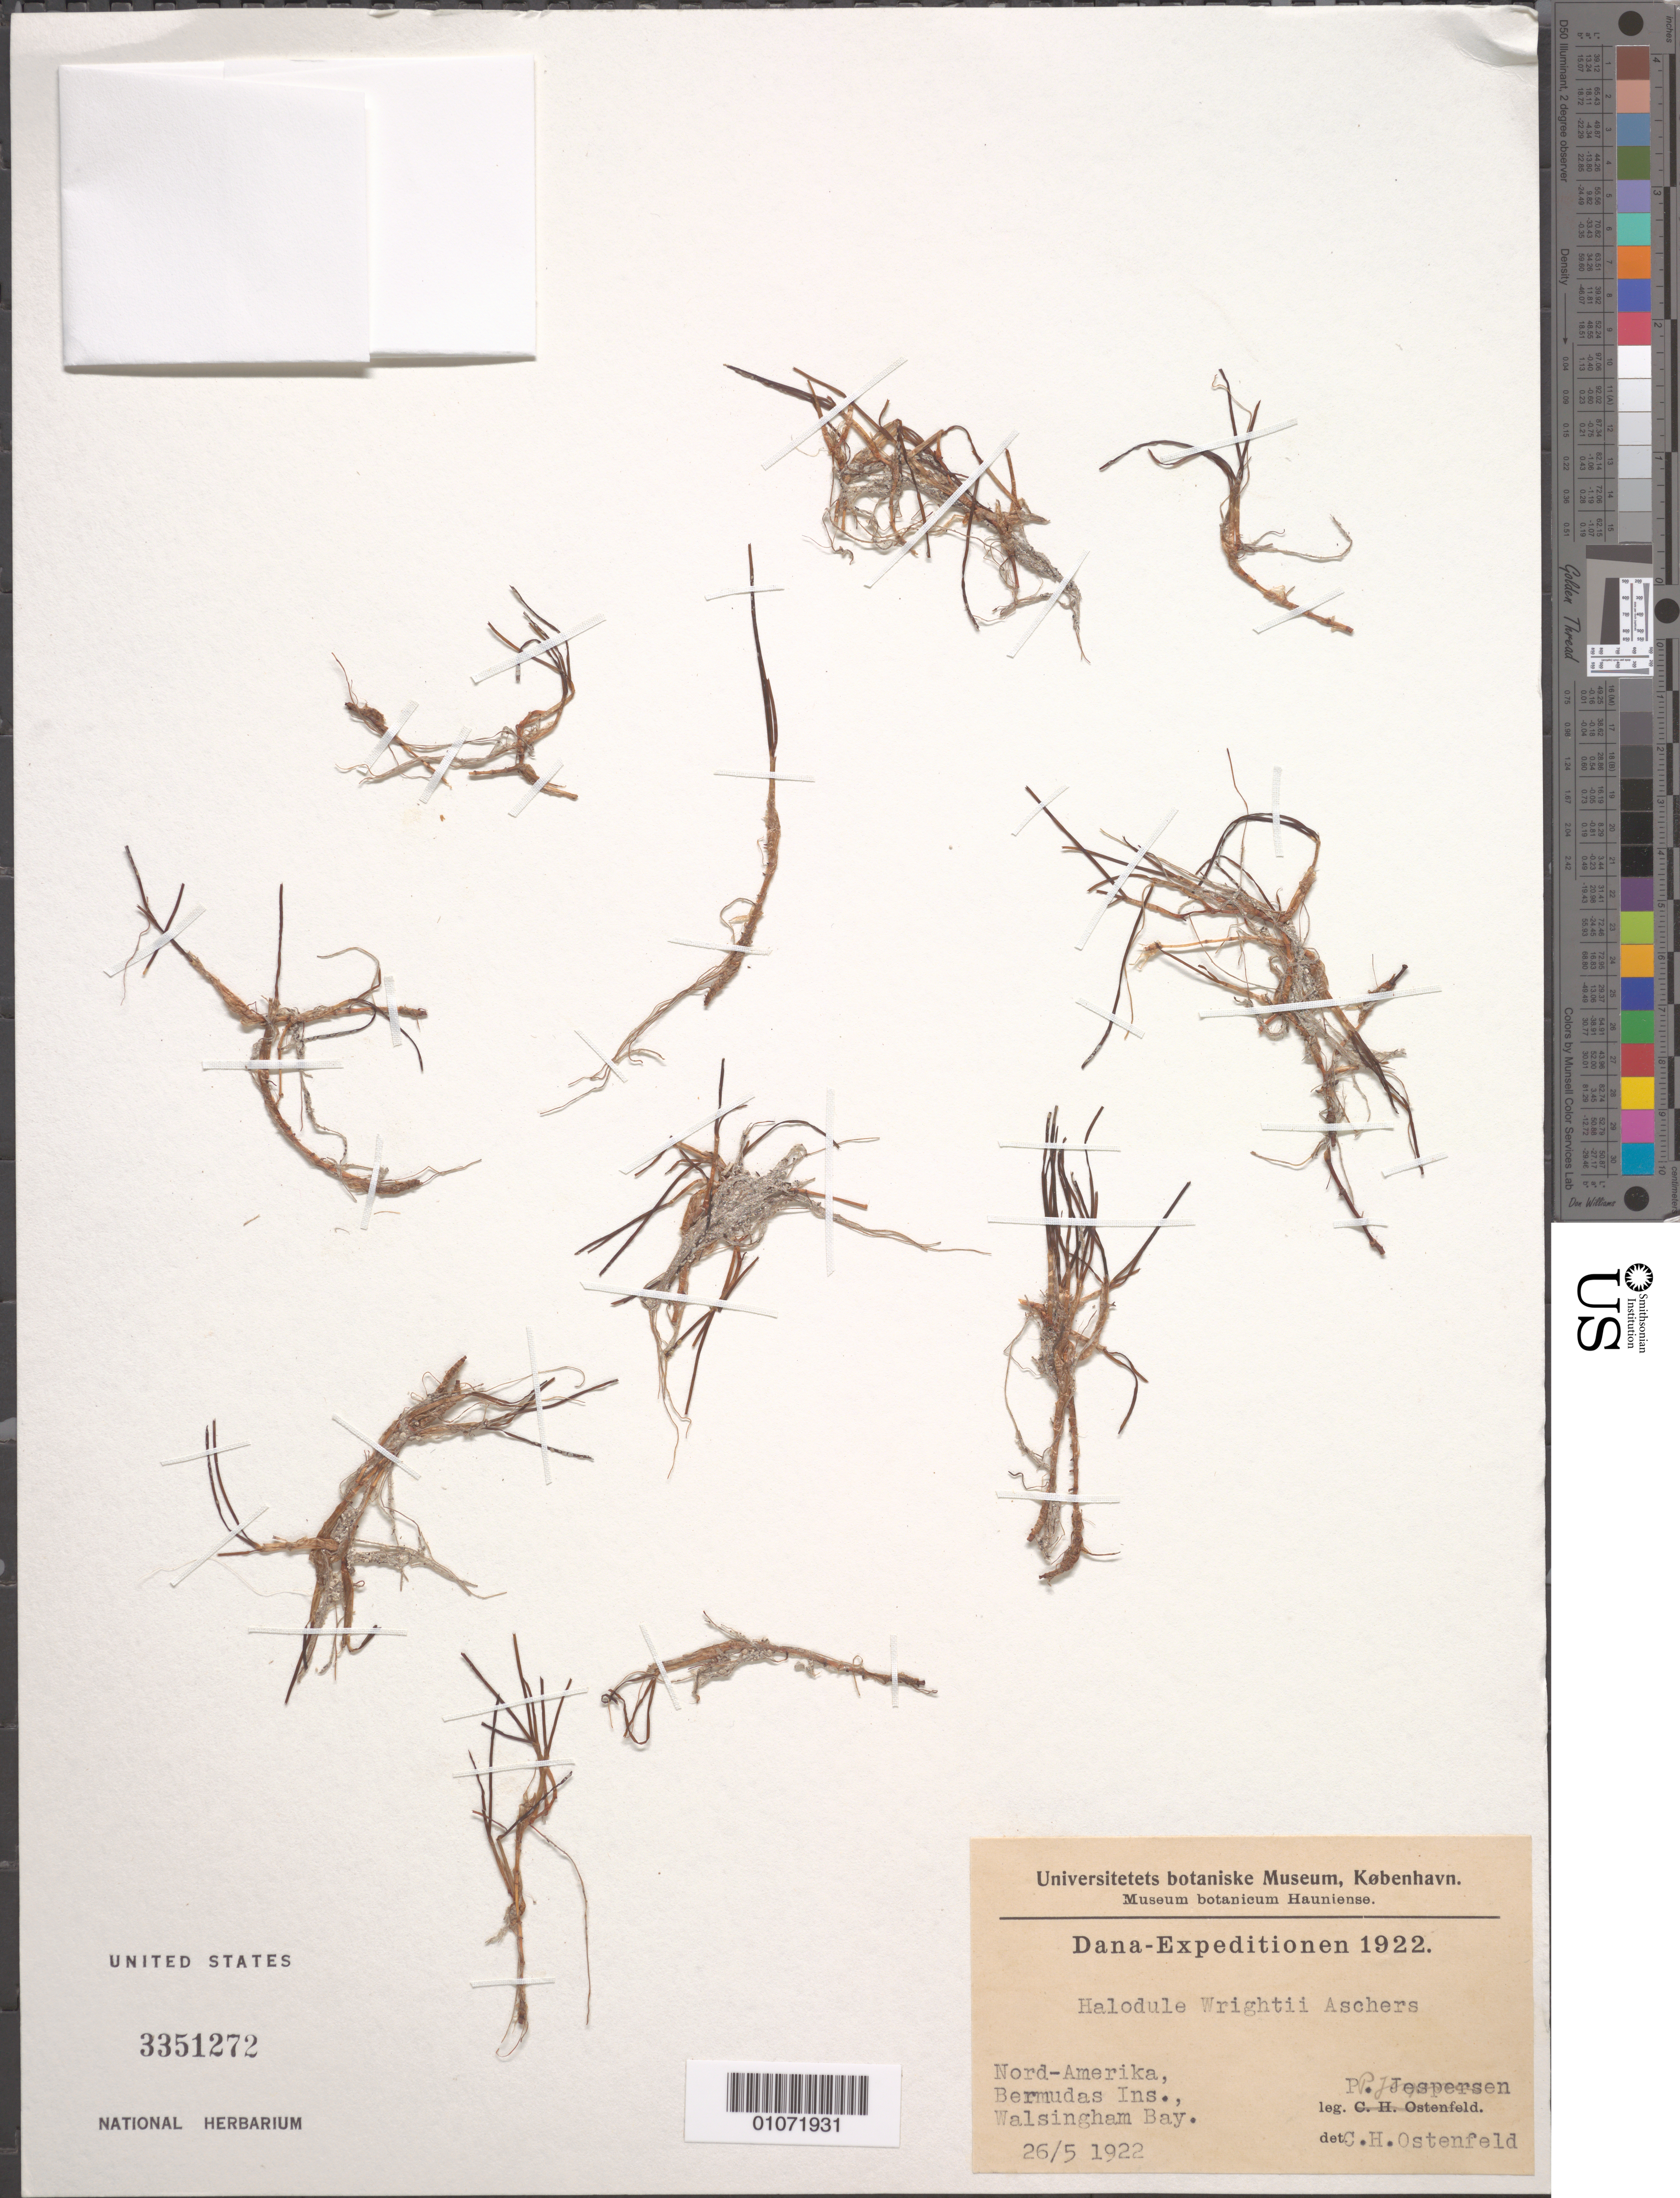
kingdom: Plantae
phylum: Tracheophyta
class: Liliopsida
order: Alismatales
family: Cymodoceaceae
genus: Halodule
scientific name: Halodule wrightii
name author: Asch.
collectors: C. Ostenfeld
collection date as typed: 26 May 1922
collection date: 1922-05-26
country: Haiti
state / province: Nord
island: Hispaniola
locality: Nord-Amerika, Bermudas Ins., Walsingham Bay.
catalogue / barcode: US 3351272